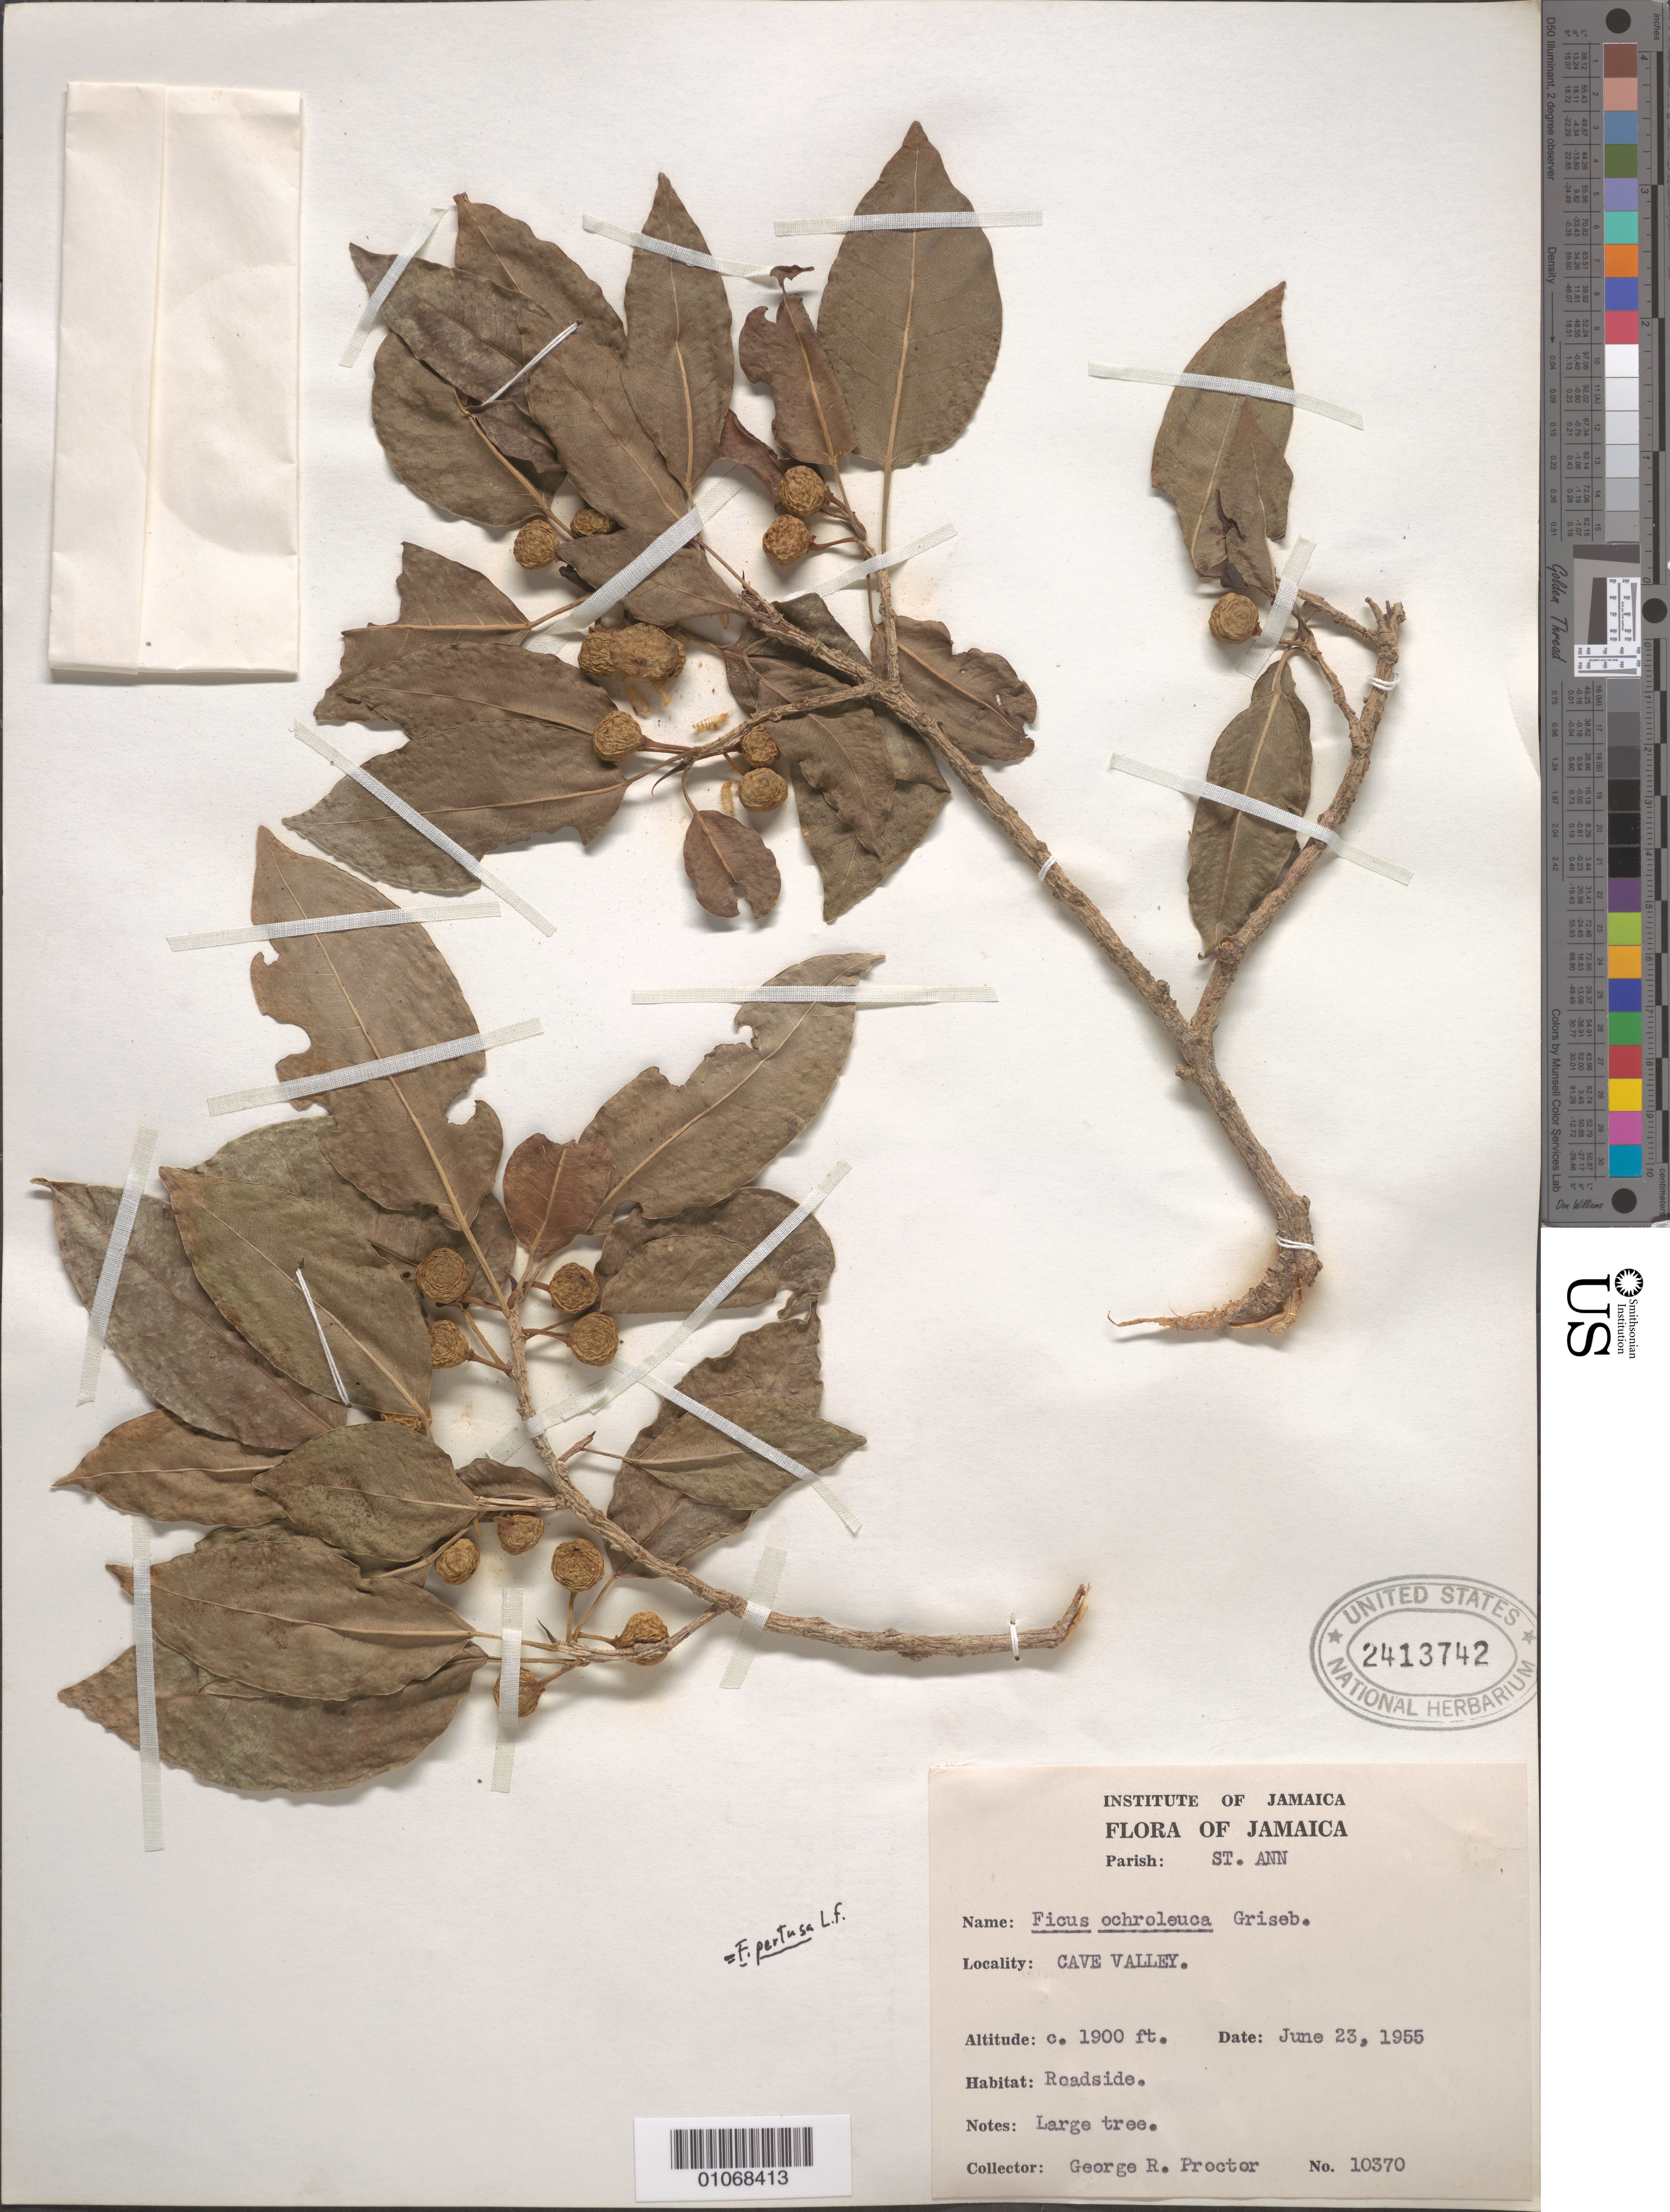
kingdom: Plantae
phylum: Tracheophyta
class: Magnoliopsida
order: Rosales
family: Moraceae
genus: Ficus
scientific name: Ficus pertusa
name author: L. f.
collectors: G. R. Proctor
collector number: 10370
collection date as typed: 23 Jun 1955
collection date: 1955-06-23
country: Jamaica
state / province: Saint Ann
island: Jamaica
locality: Cave valley.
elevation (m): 579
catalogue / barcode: US 2413742